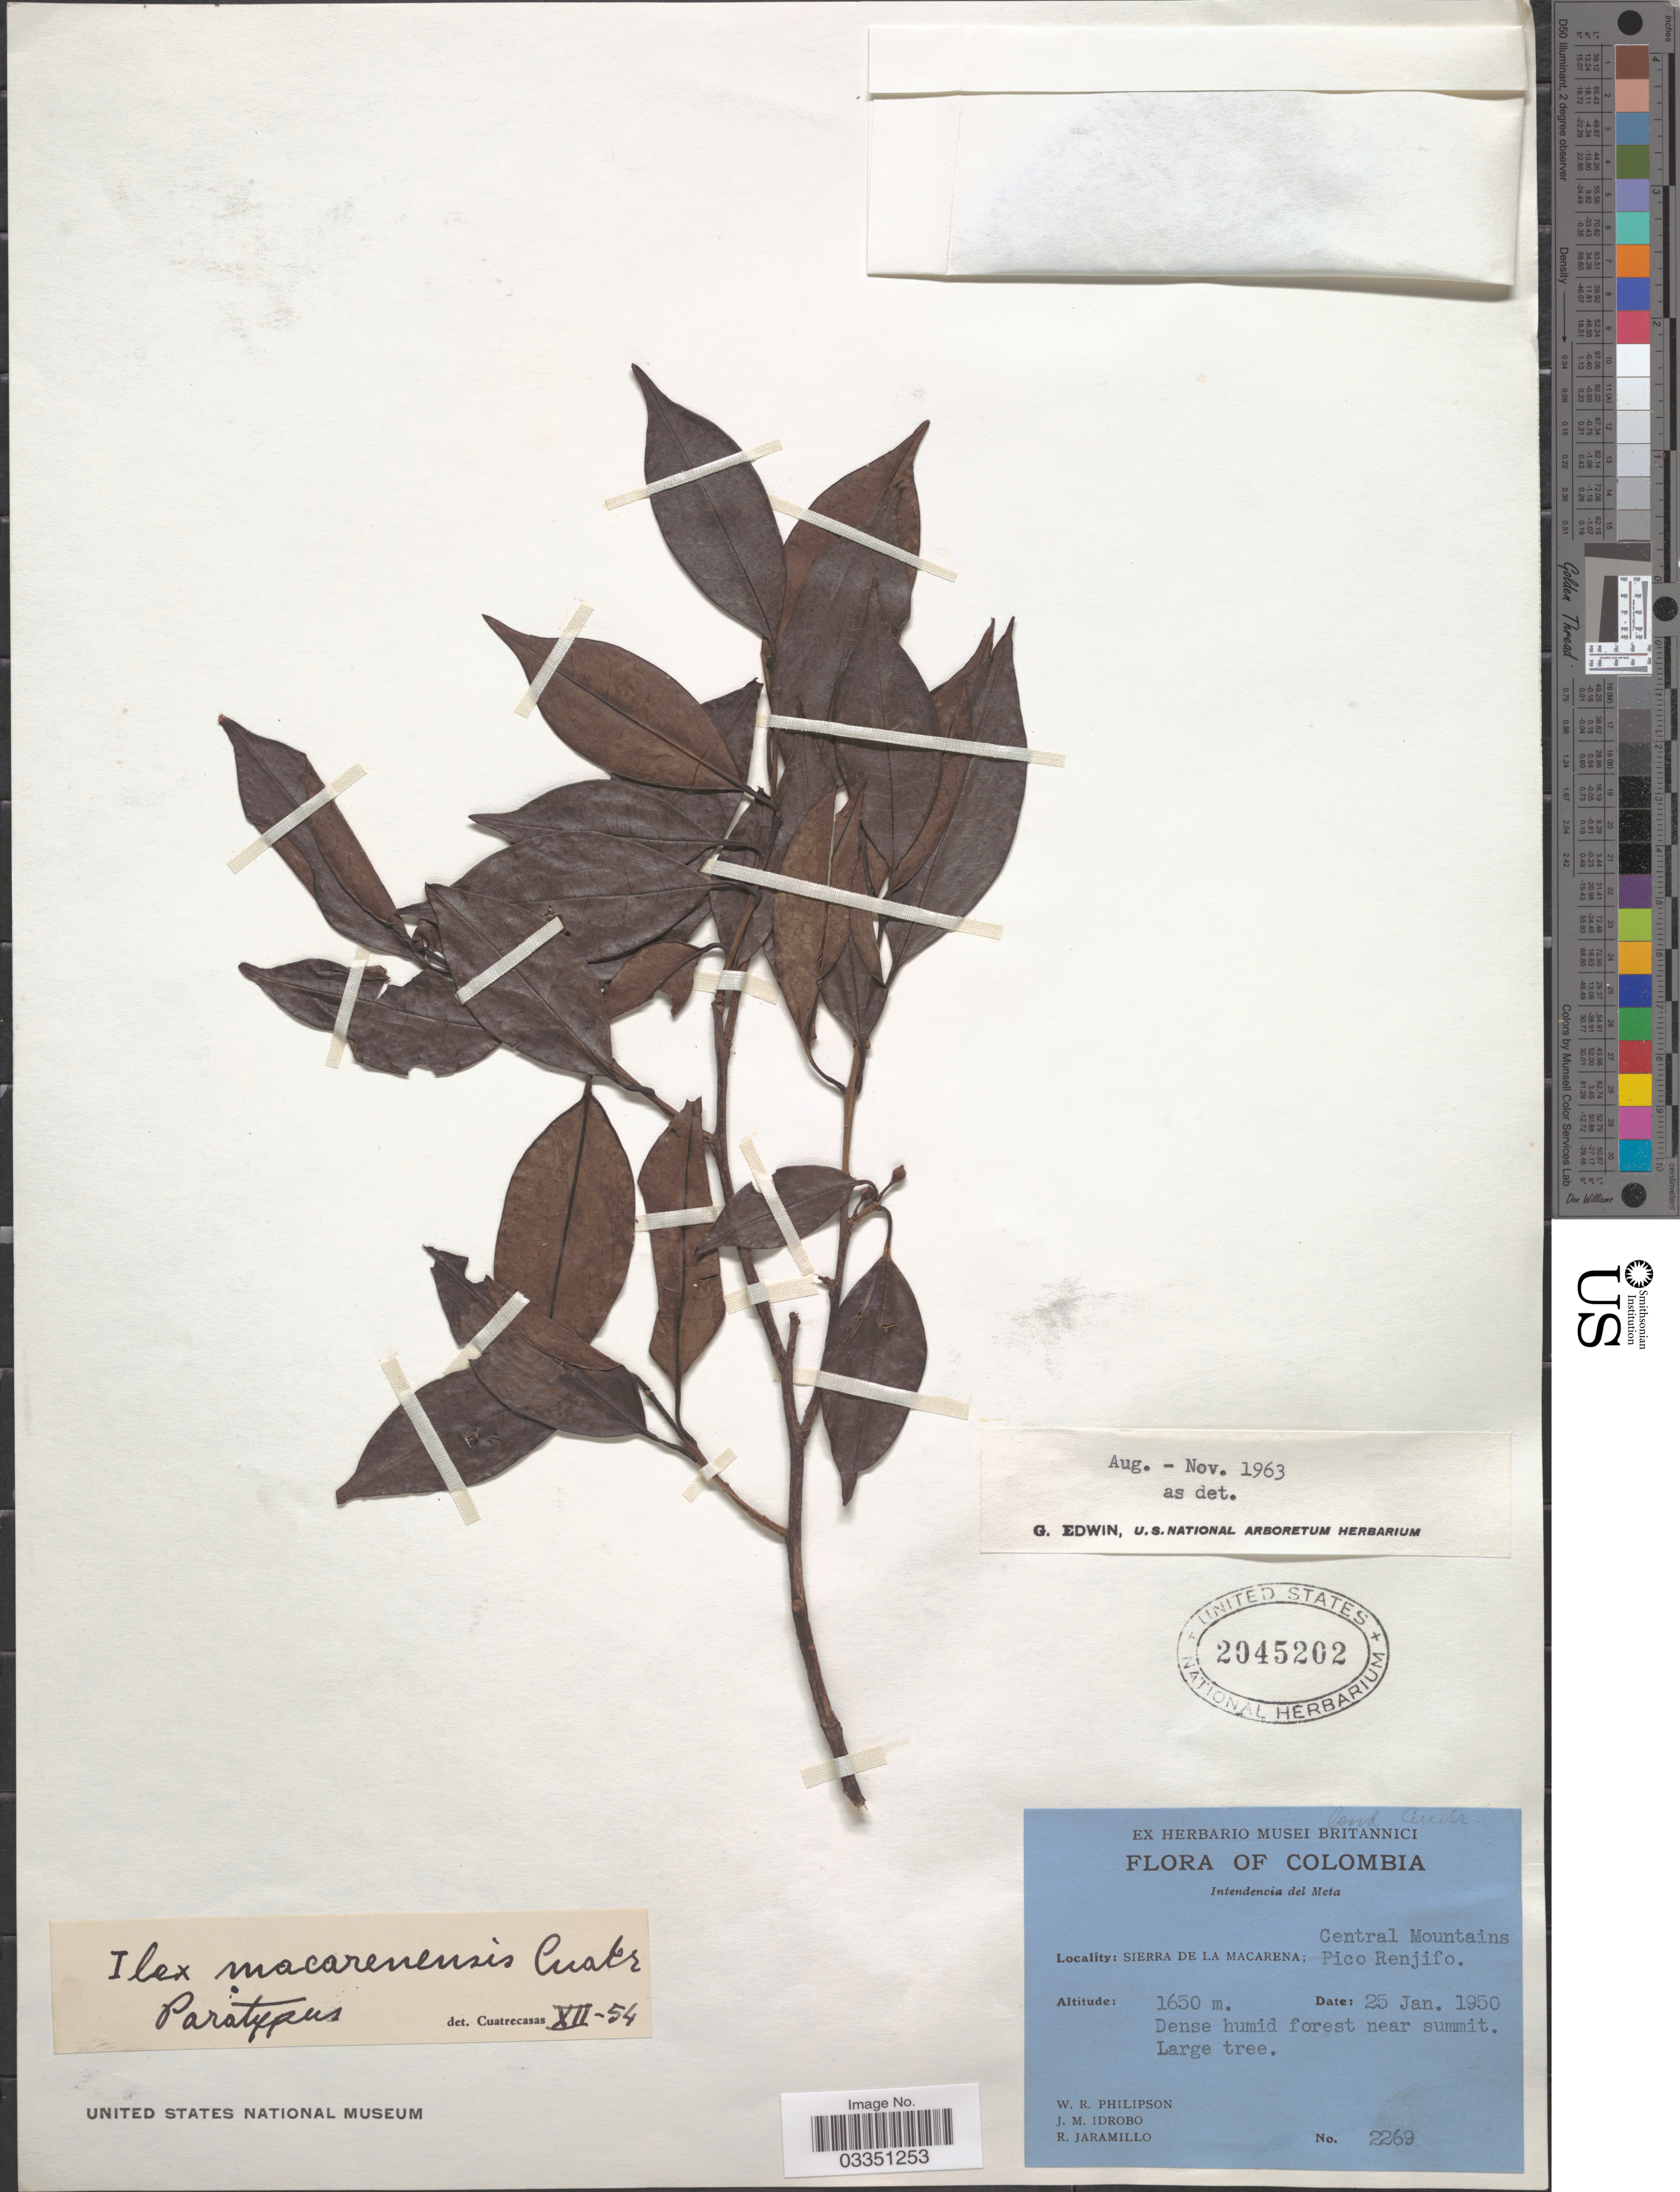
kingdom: Plantae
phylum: Tracheophyta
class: Magnoliopsida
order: Aquifoliales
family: Aquifoliaceae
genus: Ilex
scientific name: Ilex macarenensis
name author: Cuatrec.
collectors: W. R. Philipson, J. M. Idrobo & R. Jaramillo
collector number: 2269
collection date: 1950-01-25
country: Colombia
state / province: Meta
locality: Intendencia del Meta. Sierra de la Macarena: Central Mountains. Pico Renjifo.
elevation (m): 1650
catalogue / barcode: US 2045202